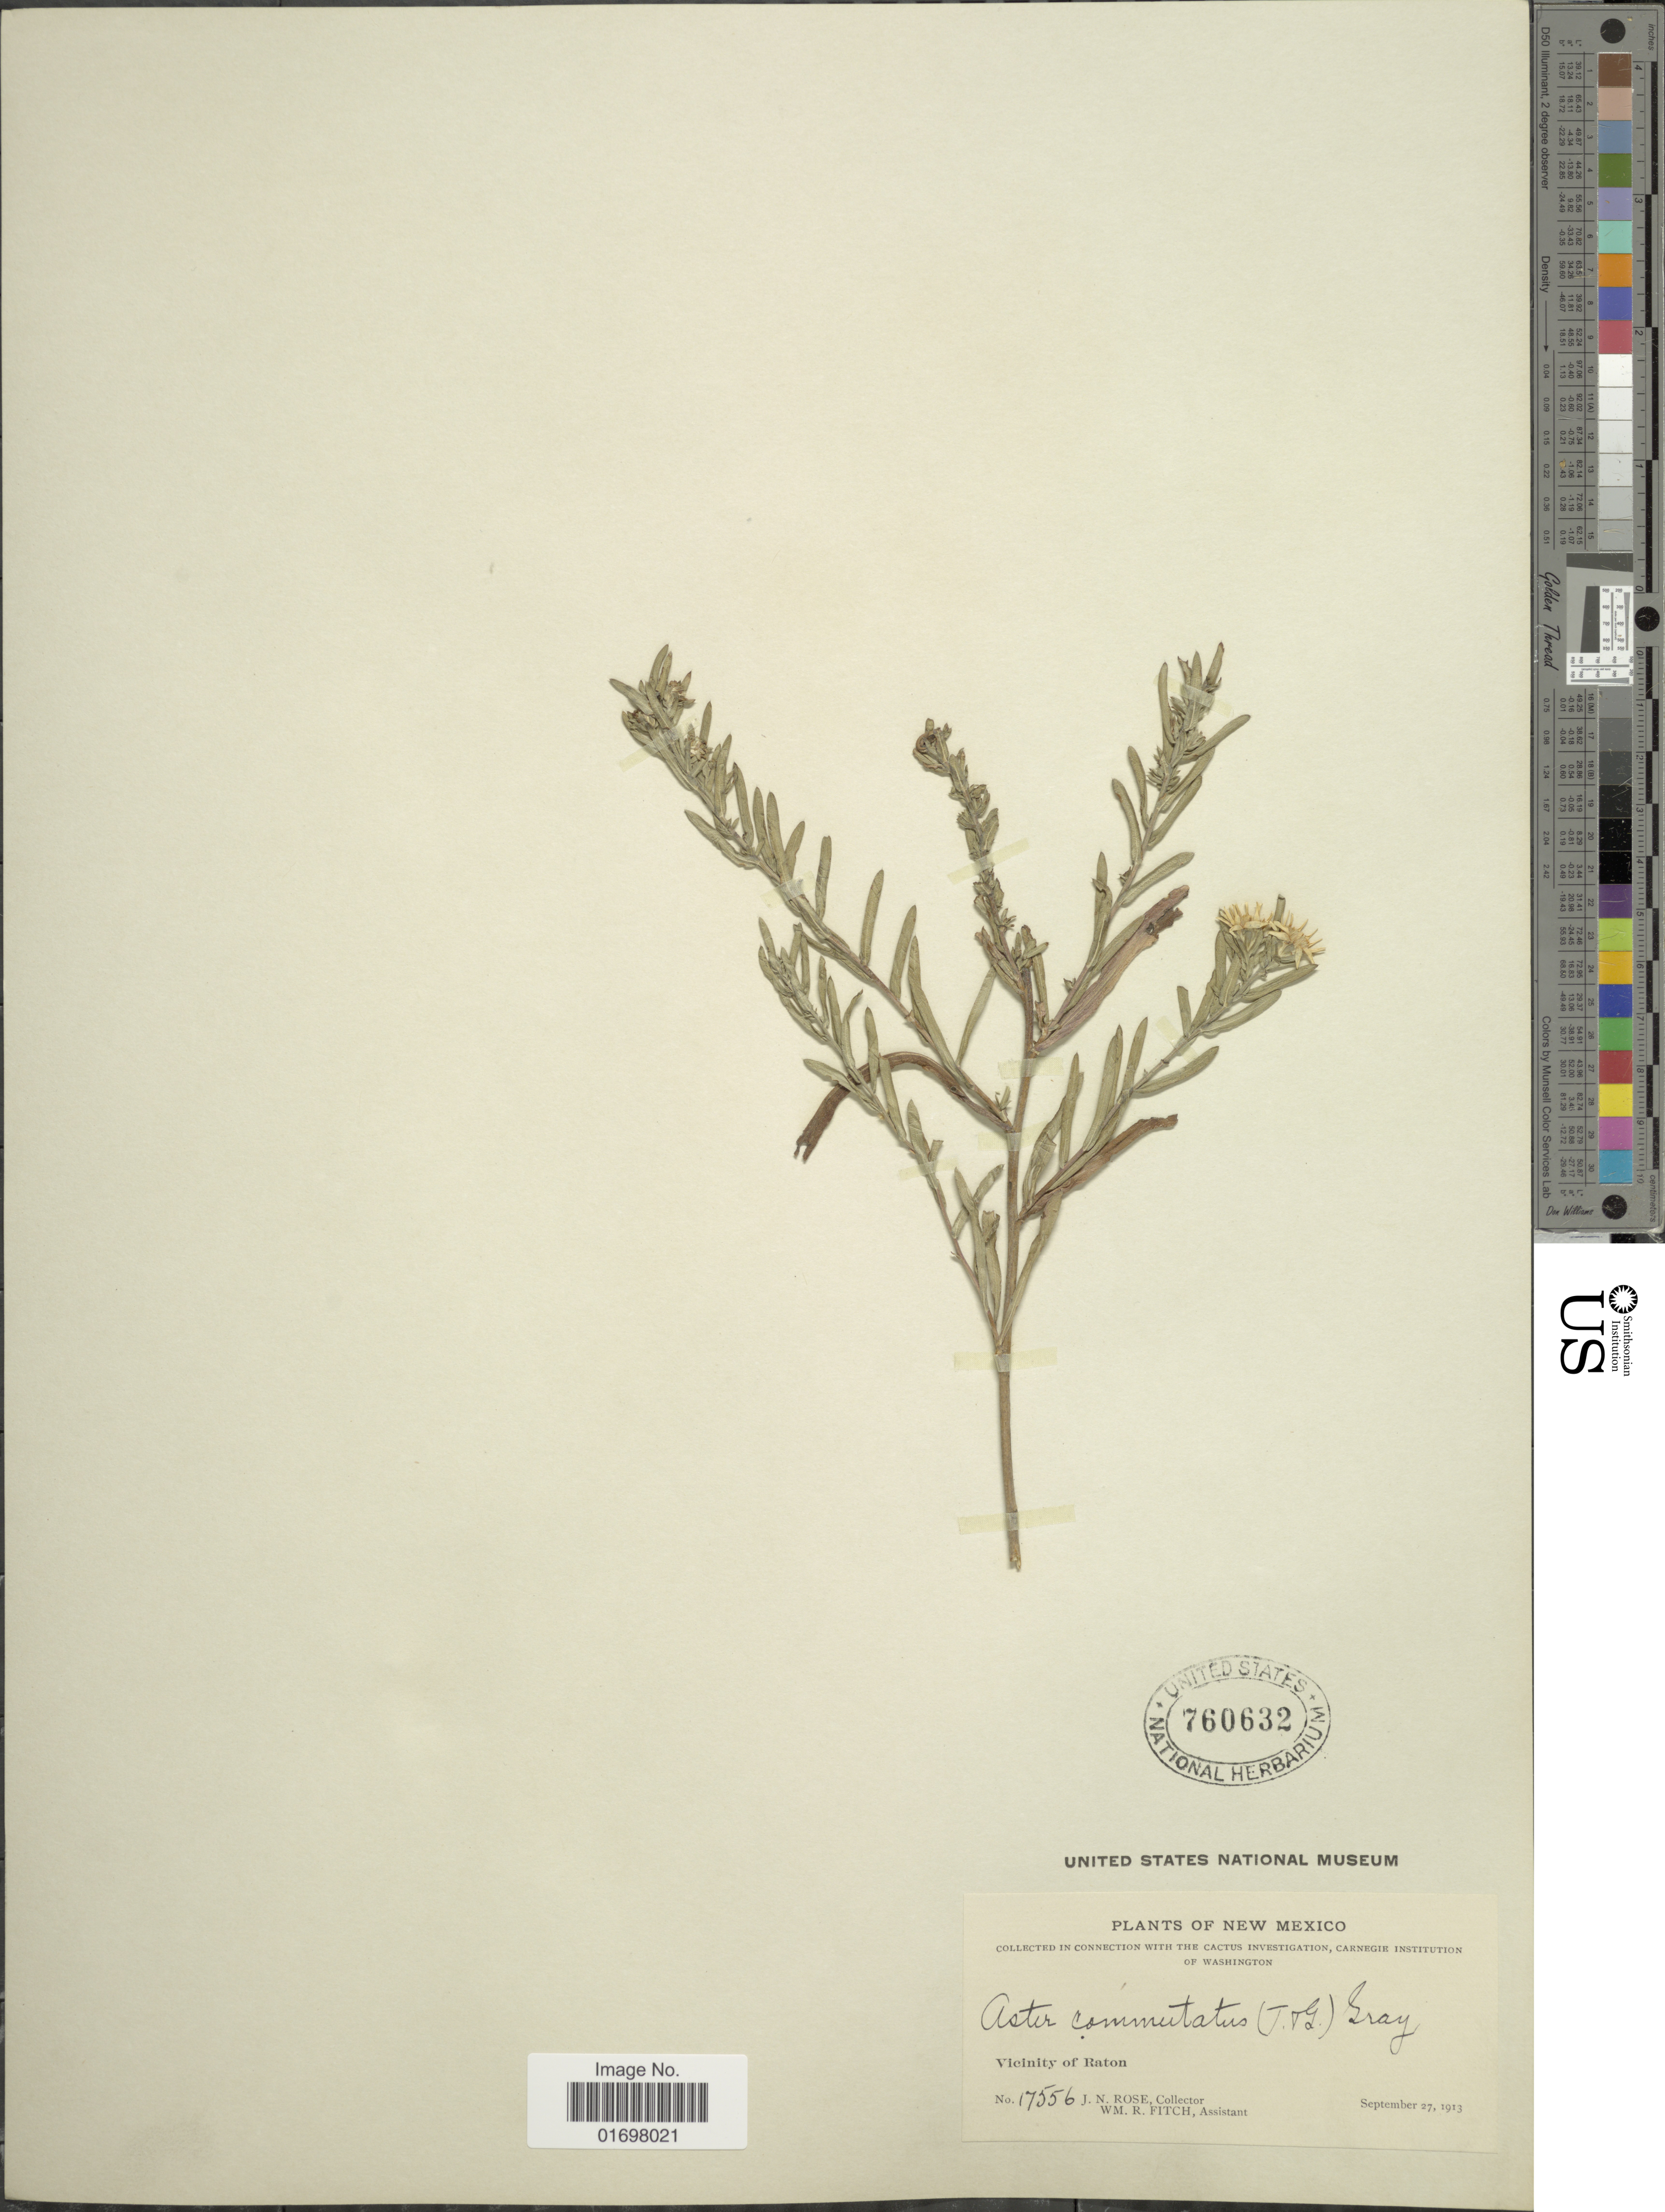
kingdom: Plantae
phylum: Tracheophyta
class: Magnoliopsida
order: Asterales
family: Asteraceae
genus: Symphyotrichum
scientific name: Symphyotrichum falcatum var. commutatum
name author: (Torr. & A. Gray) G.L. Nesom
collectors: J. N. Rose & W. R. Fitch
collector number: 17556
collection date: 1913-09-27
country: United States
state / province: New Mexico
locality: Vicinity of Raton.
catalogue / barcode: US 760632